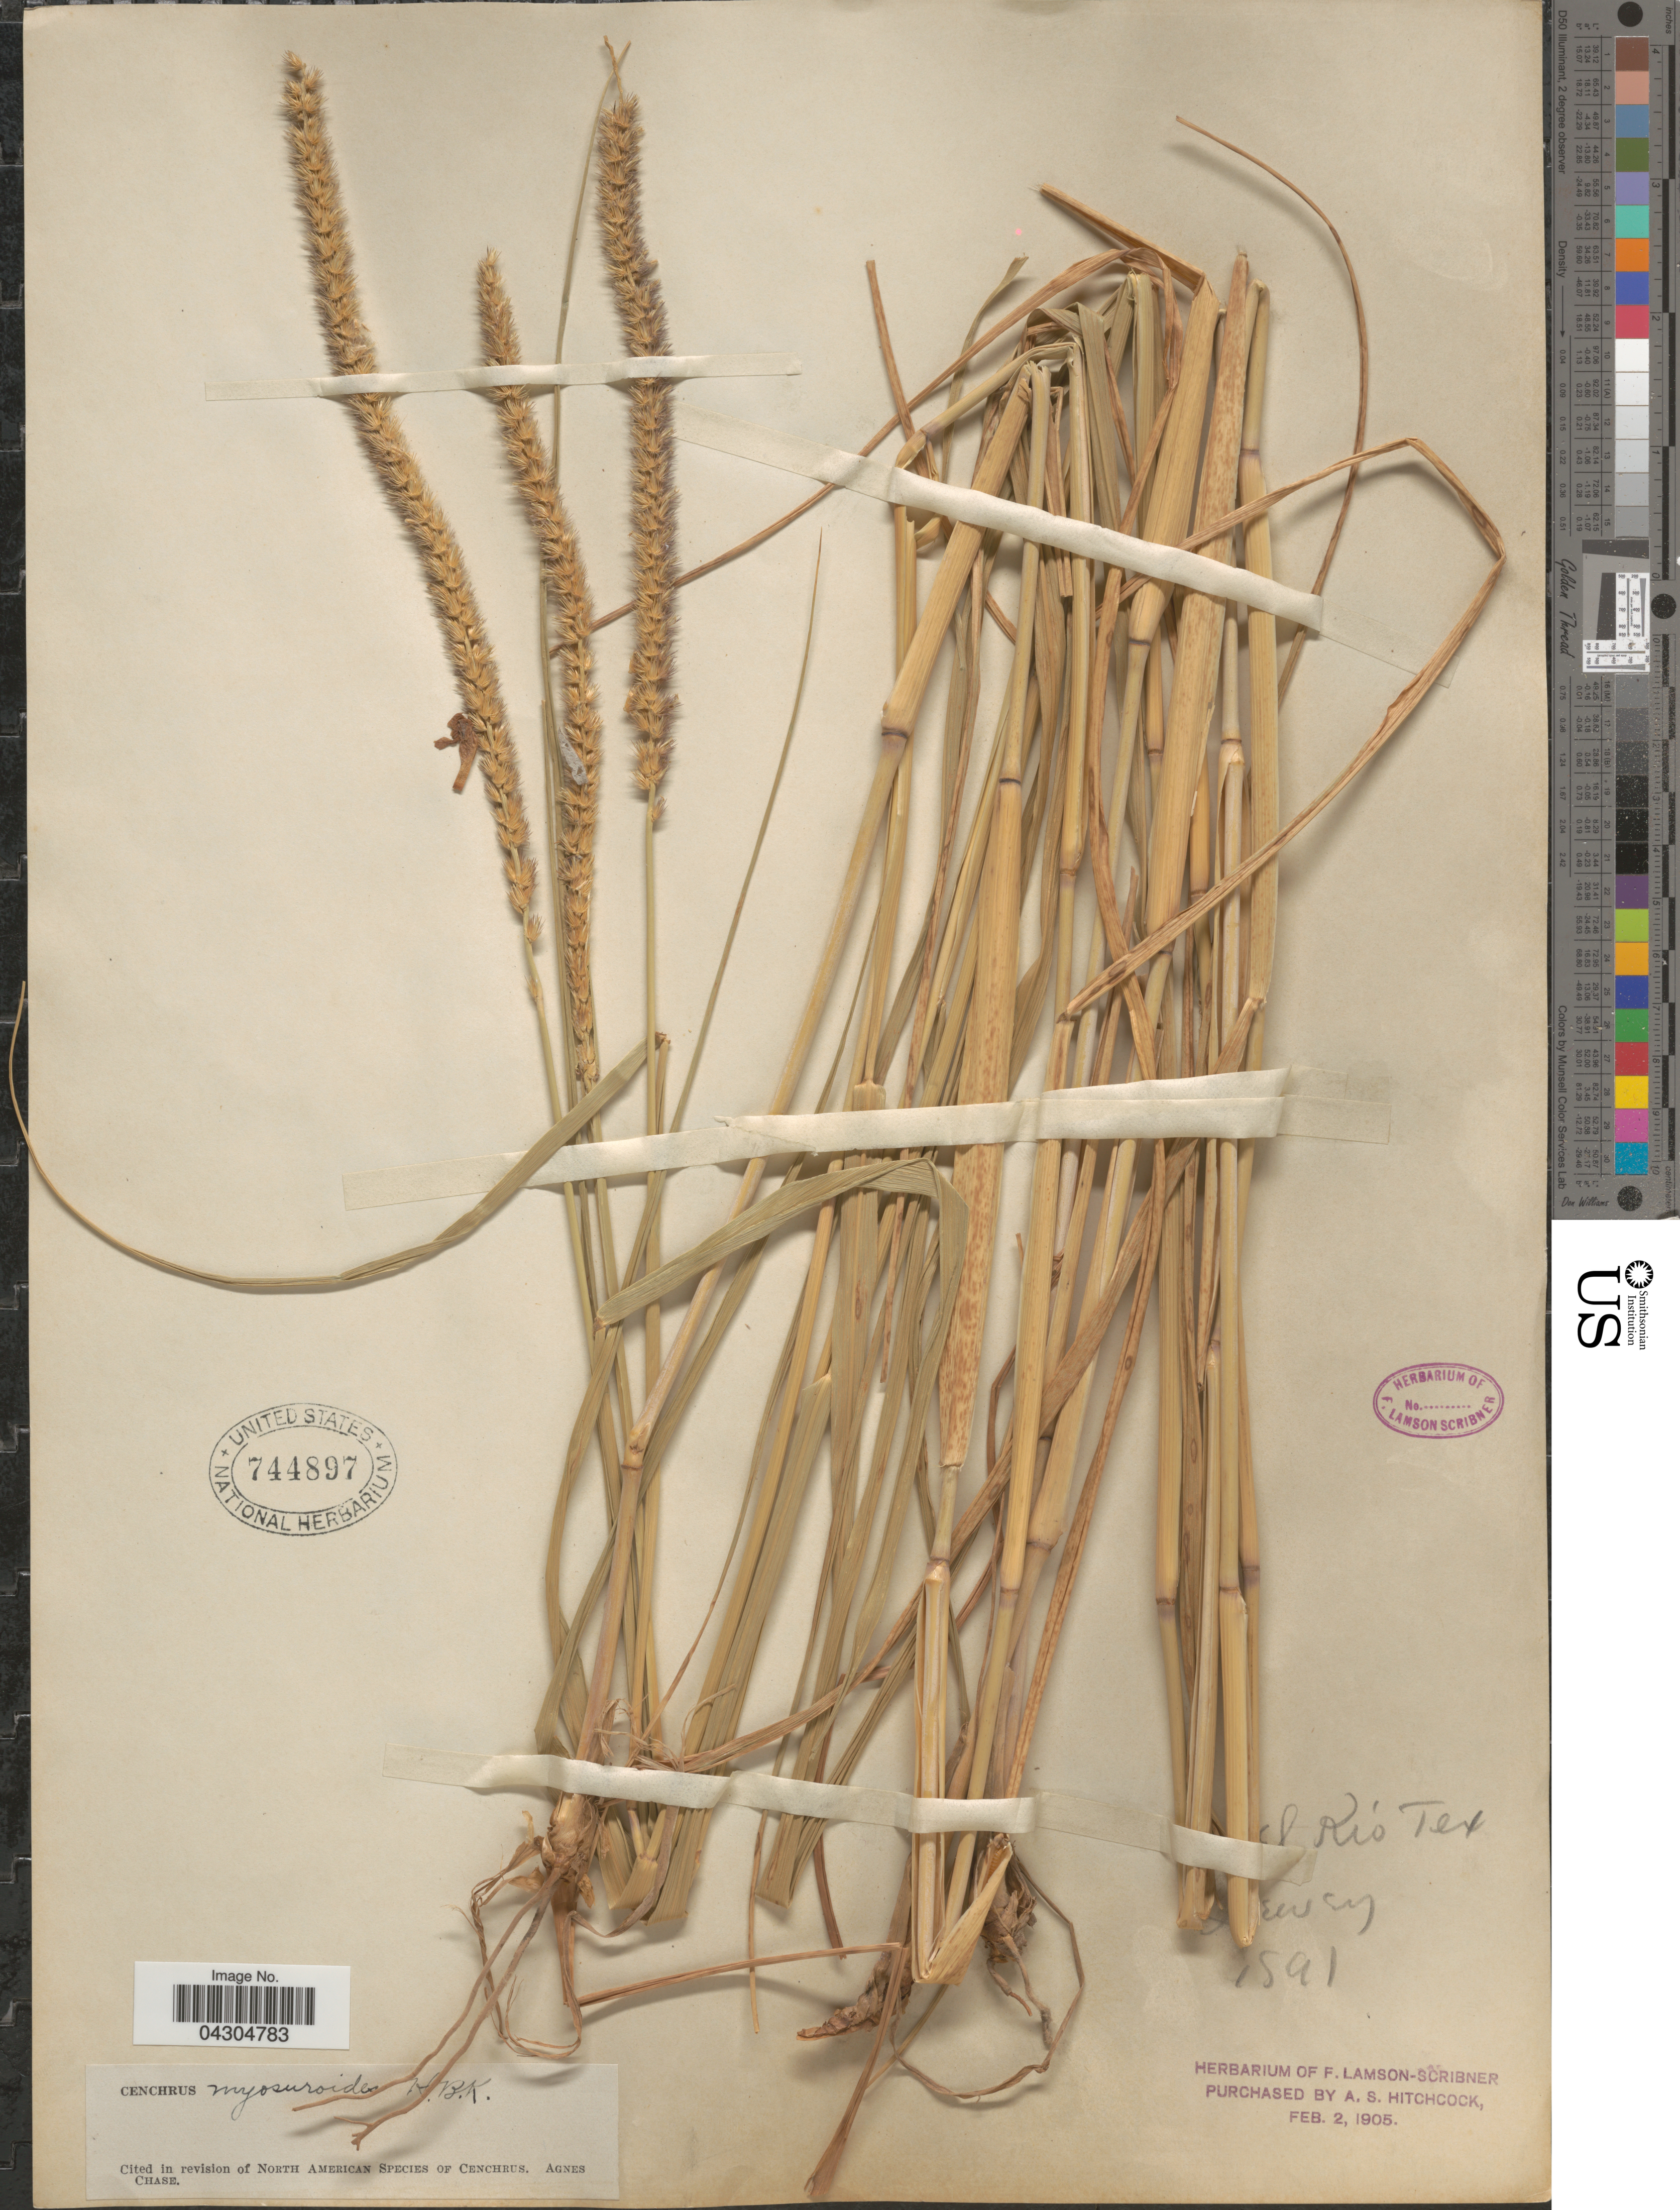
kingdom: Plantae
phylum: Tracheophyta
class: Liliopsida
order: Poales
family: Poaceae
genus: Cenchrus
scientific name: Cenchrus myosuroides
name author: Kunth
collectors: ex herb. F. Lamson Scribner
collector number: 1541*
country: United States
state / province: Texas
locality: [illegible text] Río.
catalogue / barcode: US 744897